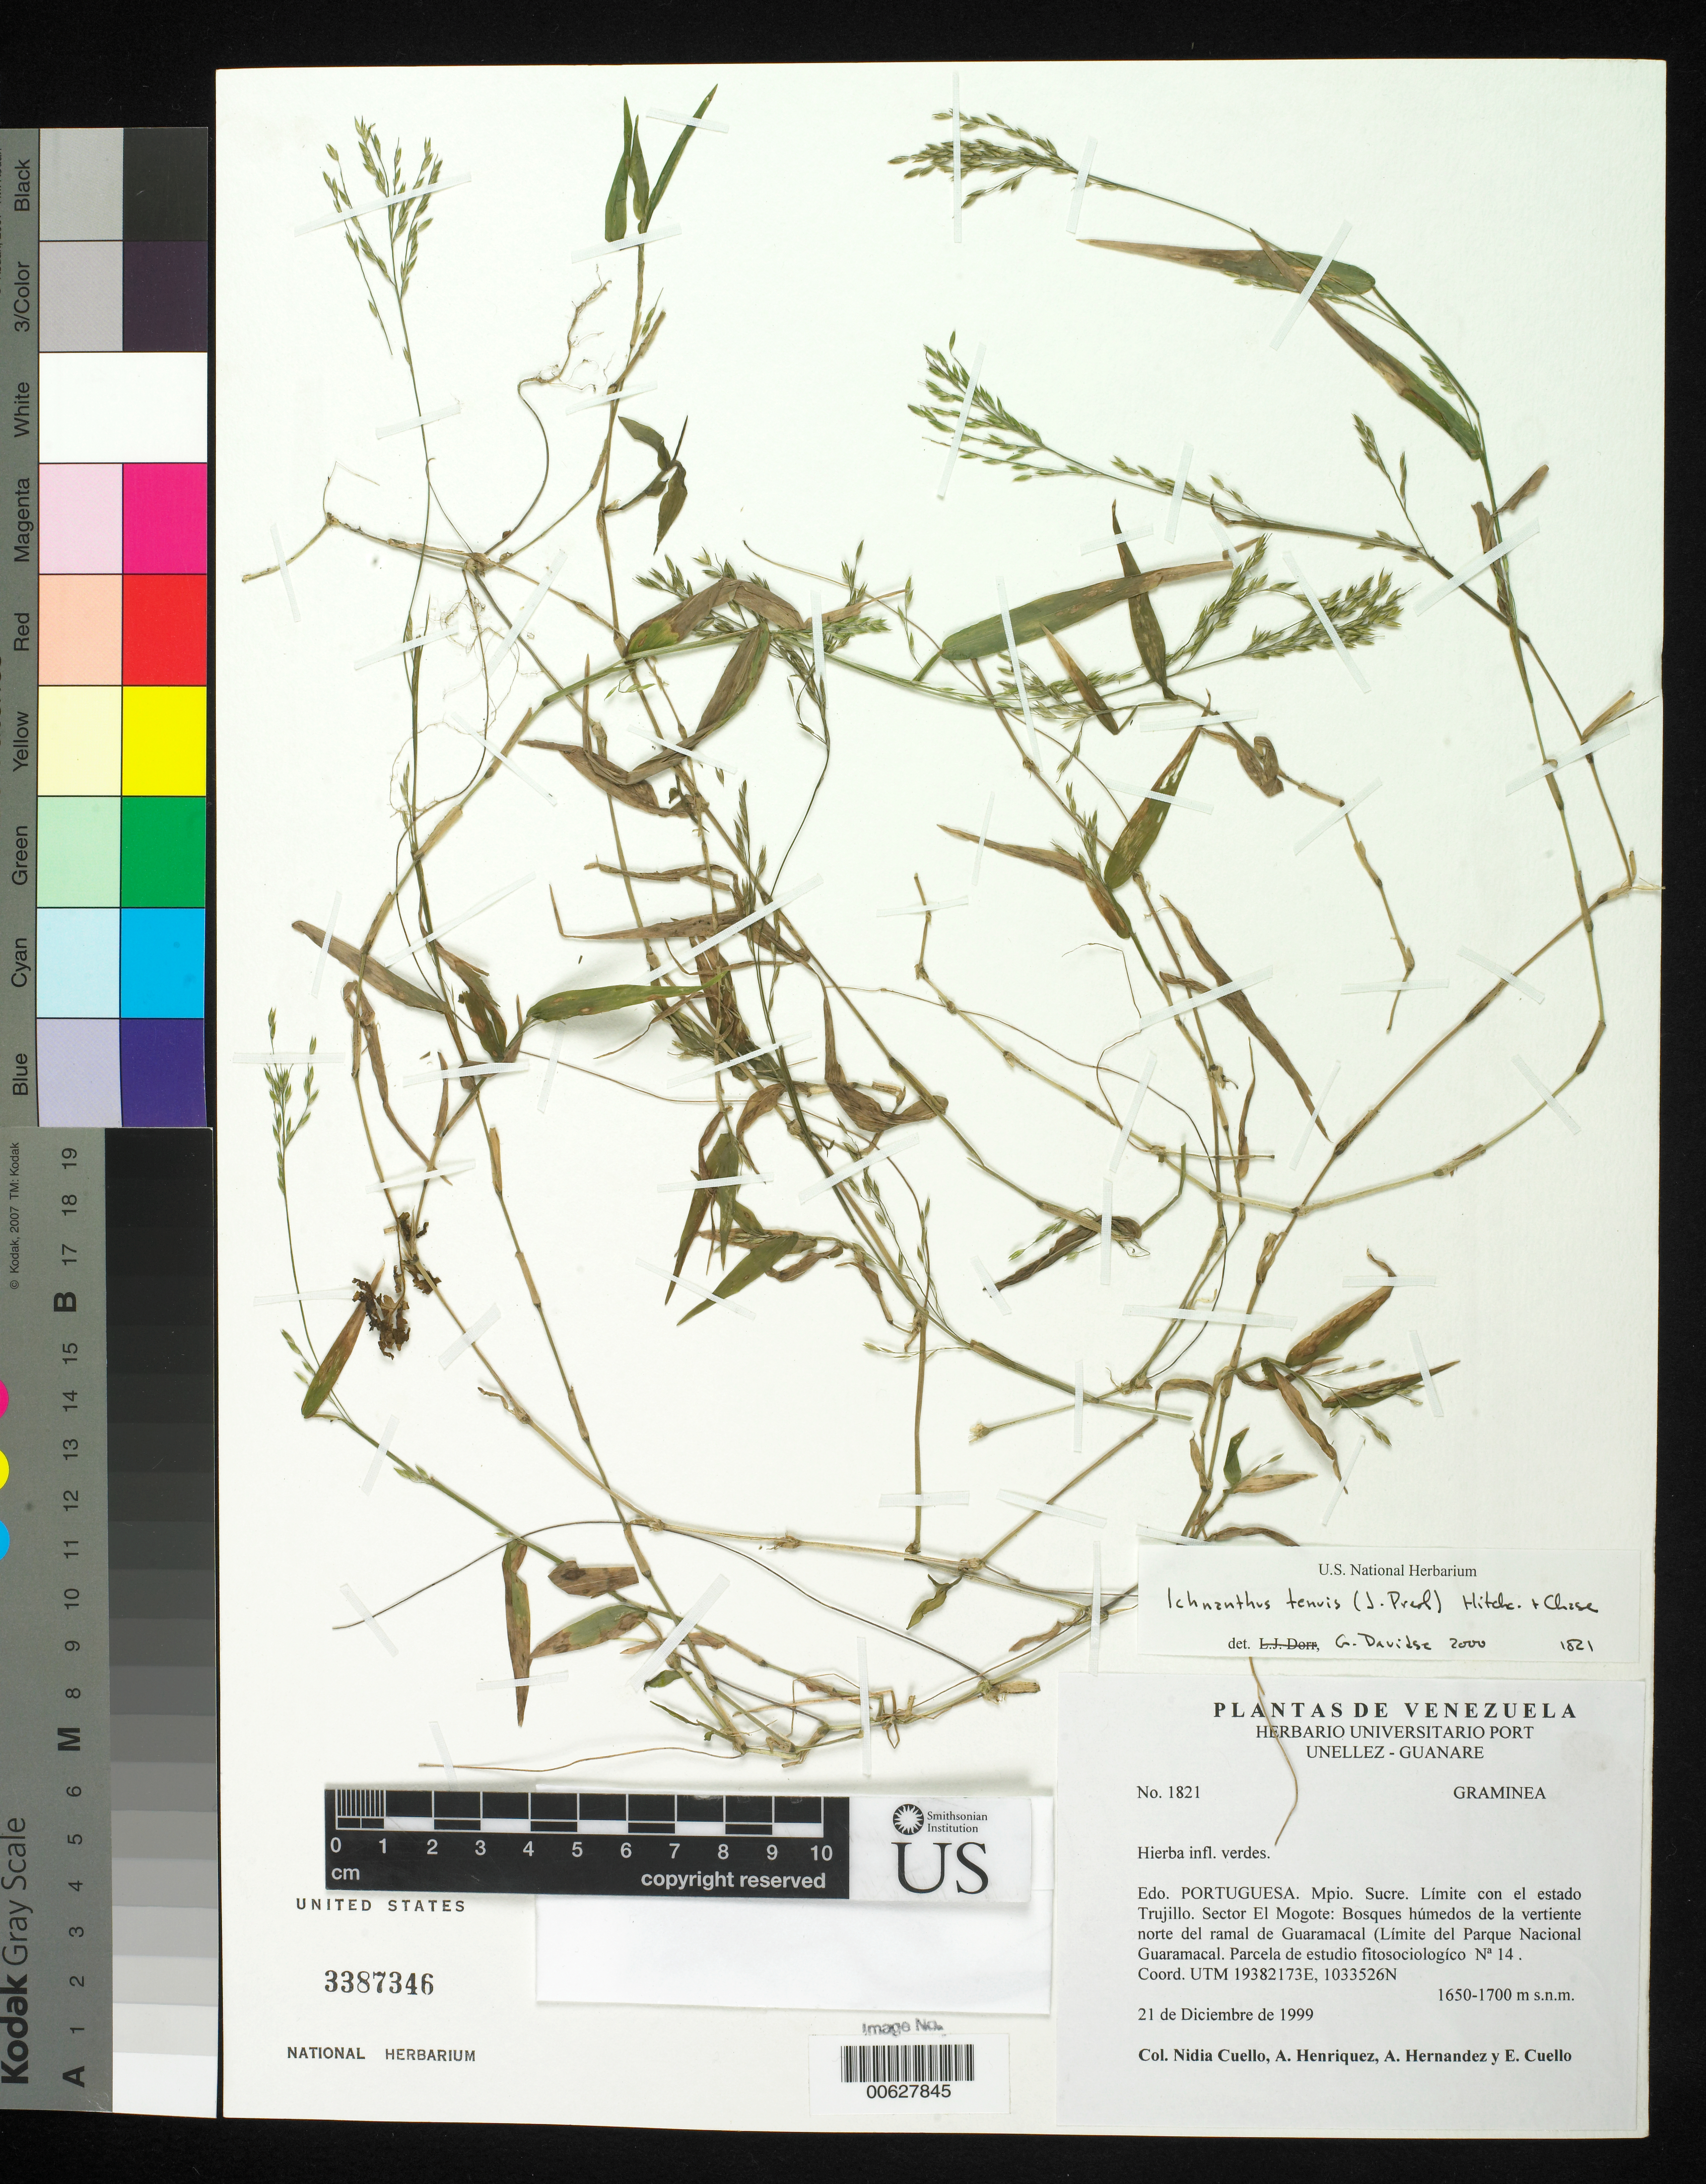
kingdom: Plantae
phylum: Tracheophyta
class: Liliopsida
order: Poales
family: Poaceae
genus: Ichnanthus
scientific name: Ichnanthus tenuis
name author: (J. Presl) Hitchc. & Chase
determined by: Davidse, Gerrit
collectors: N. L. Cuello, A. Henriquez, A. Hernandez & E. Cuello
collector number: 1821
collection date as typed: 21 Dec 1999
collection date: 1999-12-21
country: Venezuela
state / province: Portuguesa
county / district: Sucre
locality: Sector El Mogote, vertiente N ramal de Guaramacal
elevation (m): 1650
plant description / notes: MO, PORT, US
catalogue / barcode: US 3387346